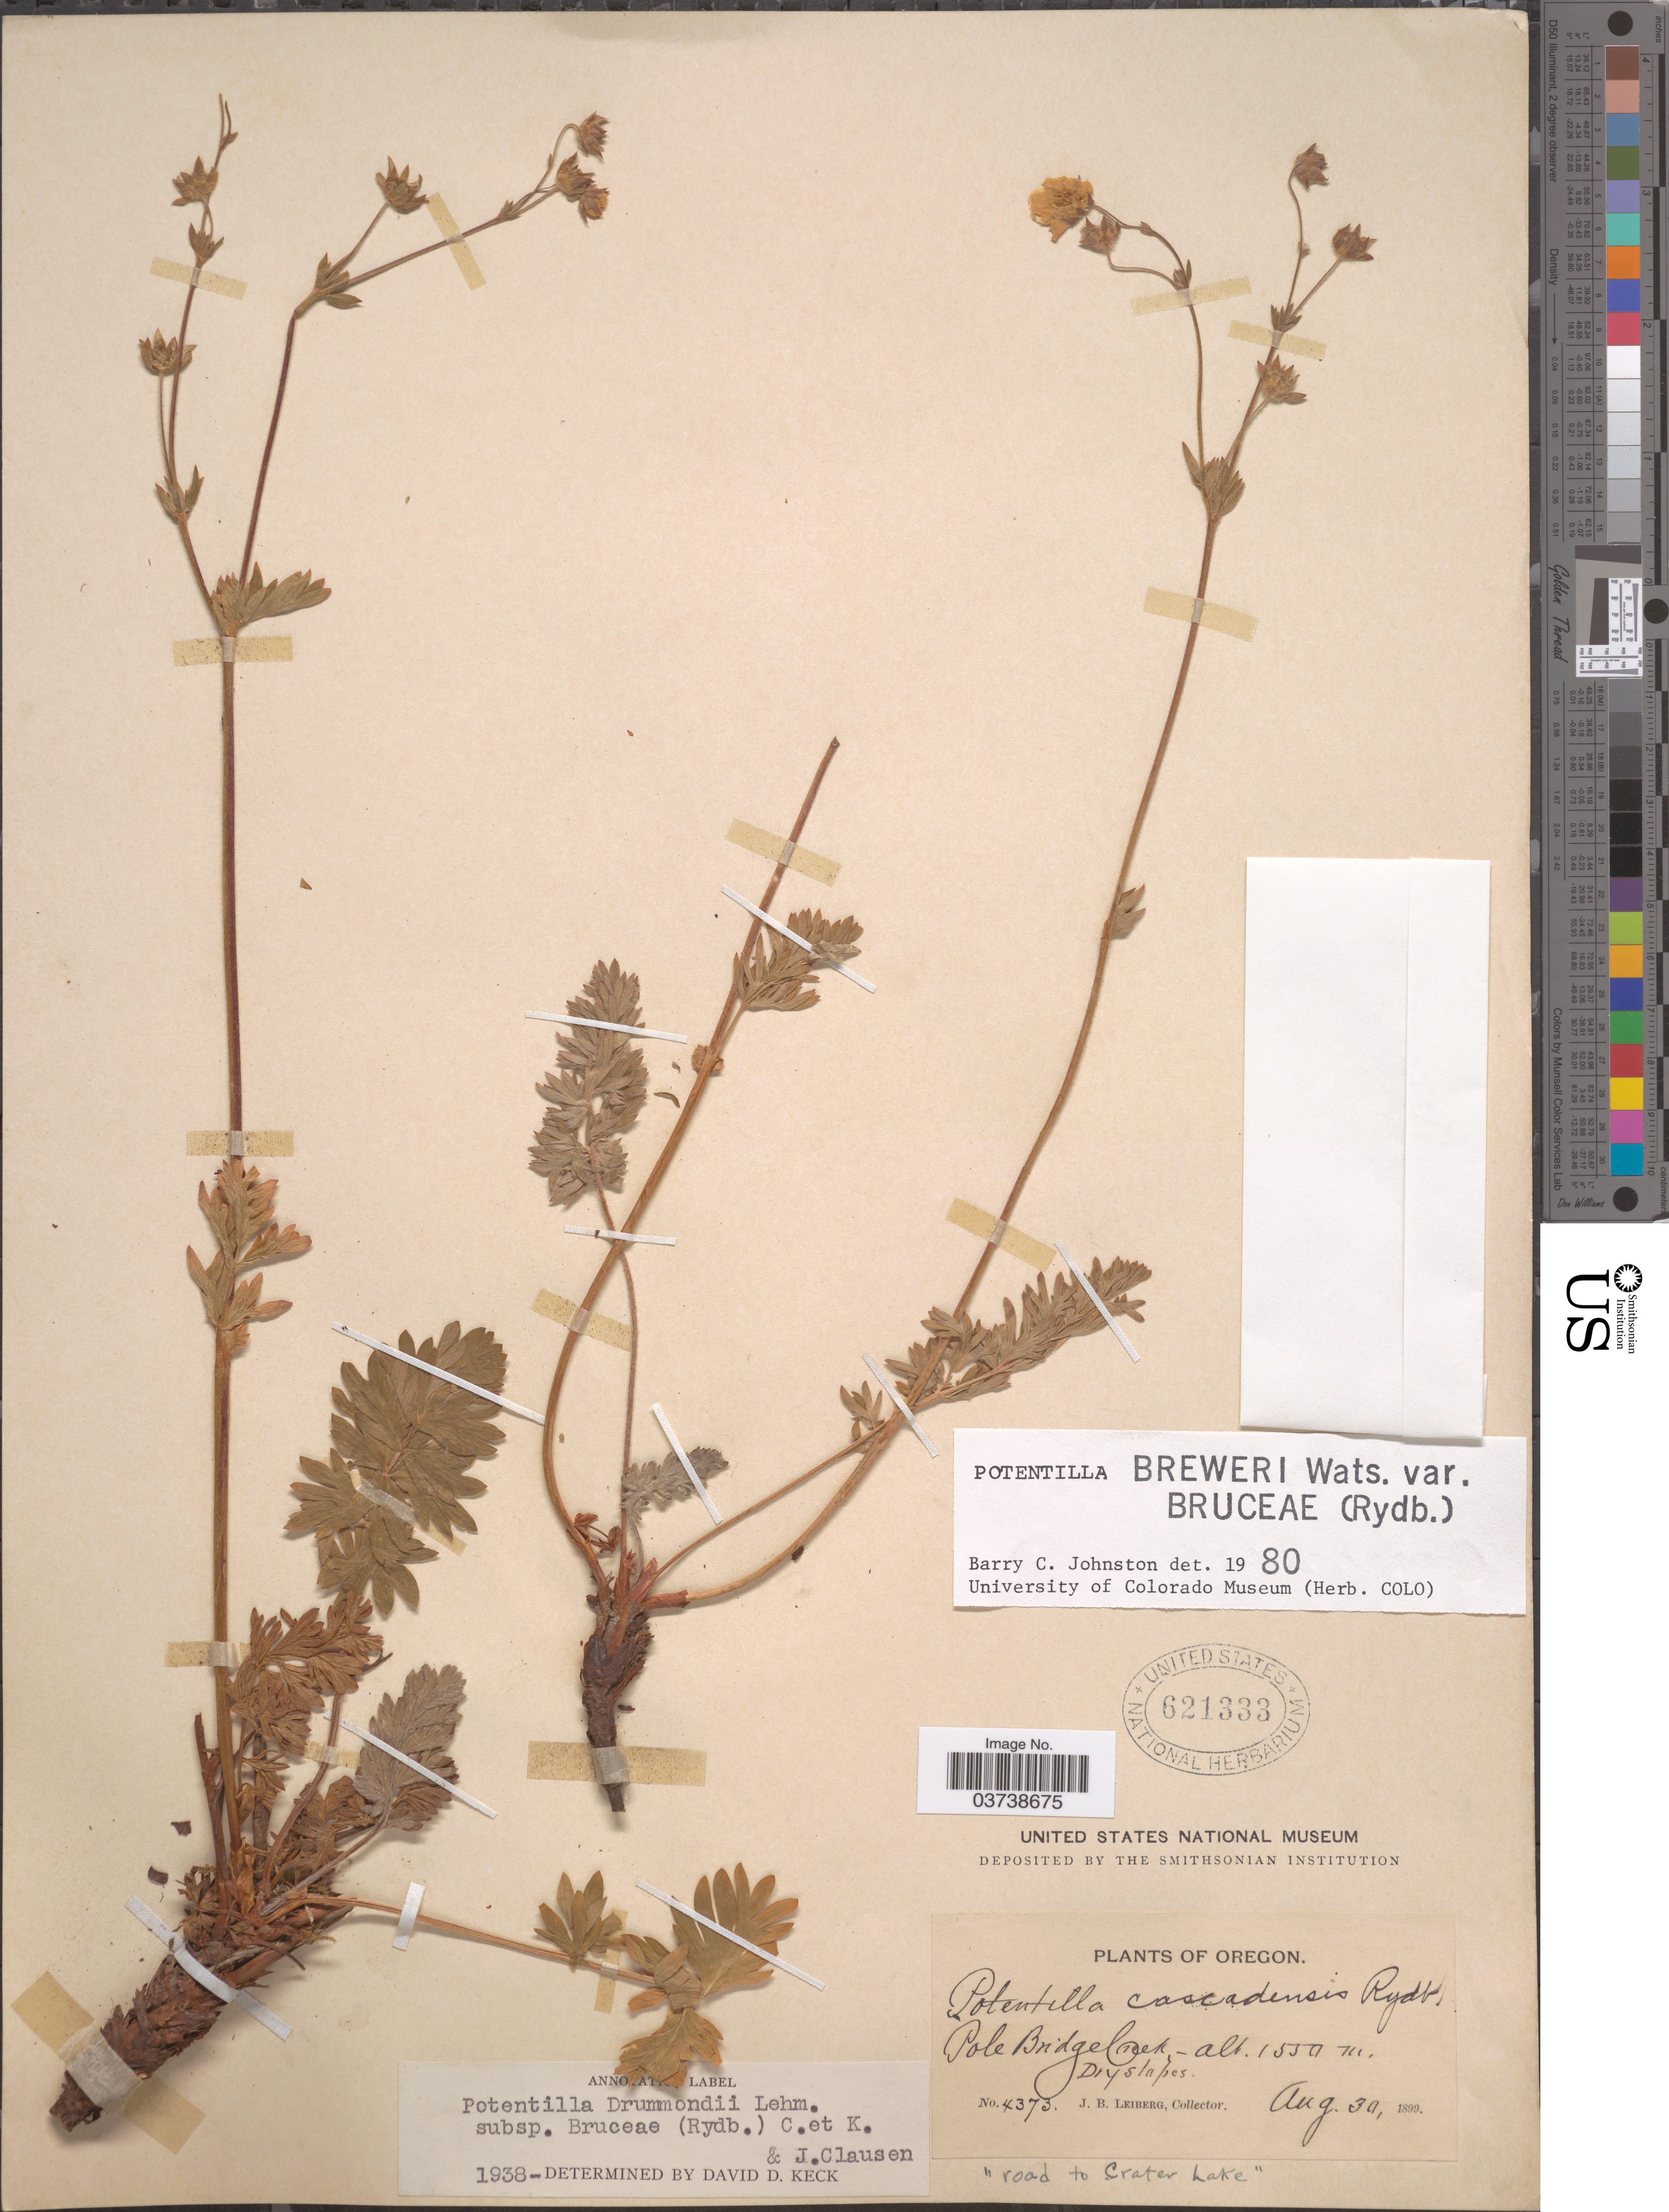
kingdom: Plantae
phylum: Tracheophyta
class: Magnoliopsida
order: Rosales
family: Rosaceae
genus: Potentilla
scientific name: Potentilla bruceae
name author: Rydb.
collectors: J. B. Leiberg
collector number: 4373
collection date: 1899-08-30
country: United States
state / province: Oregon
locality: Pole Bridge Creek. "road to Crater Lake".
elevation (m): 1550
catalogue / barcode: US 621333